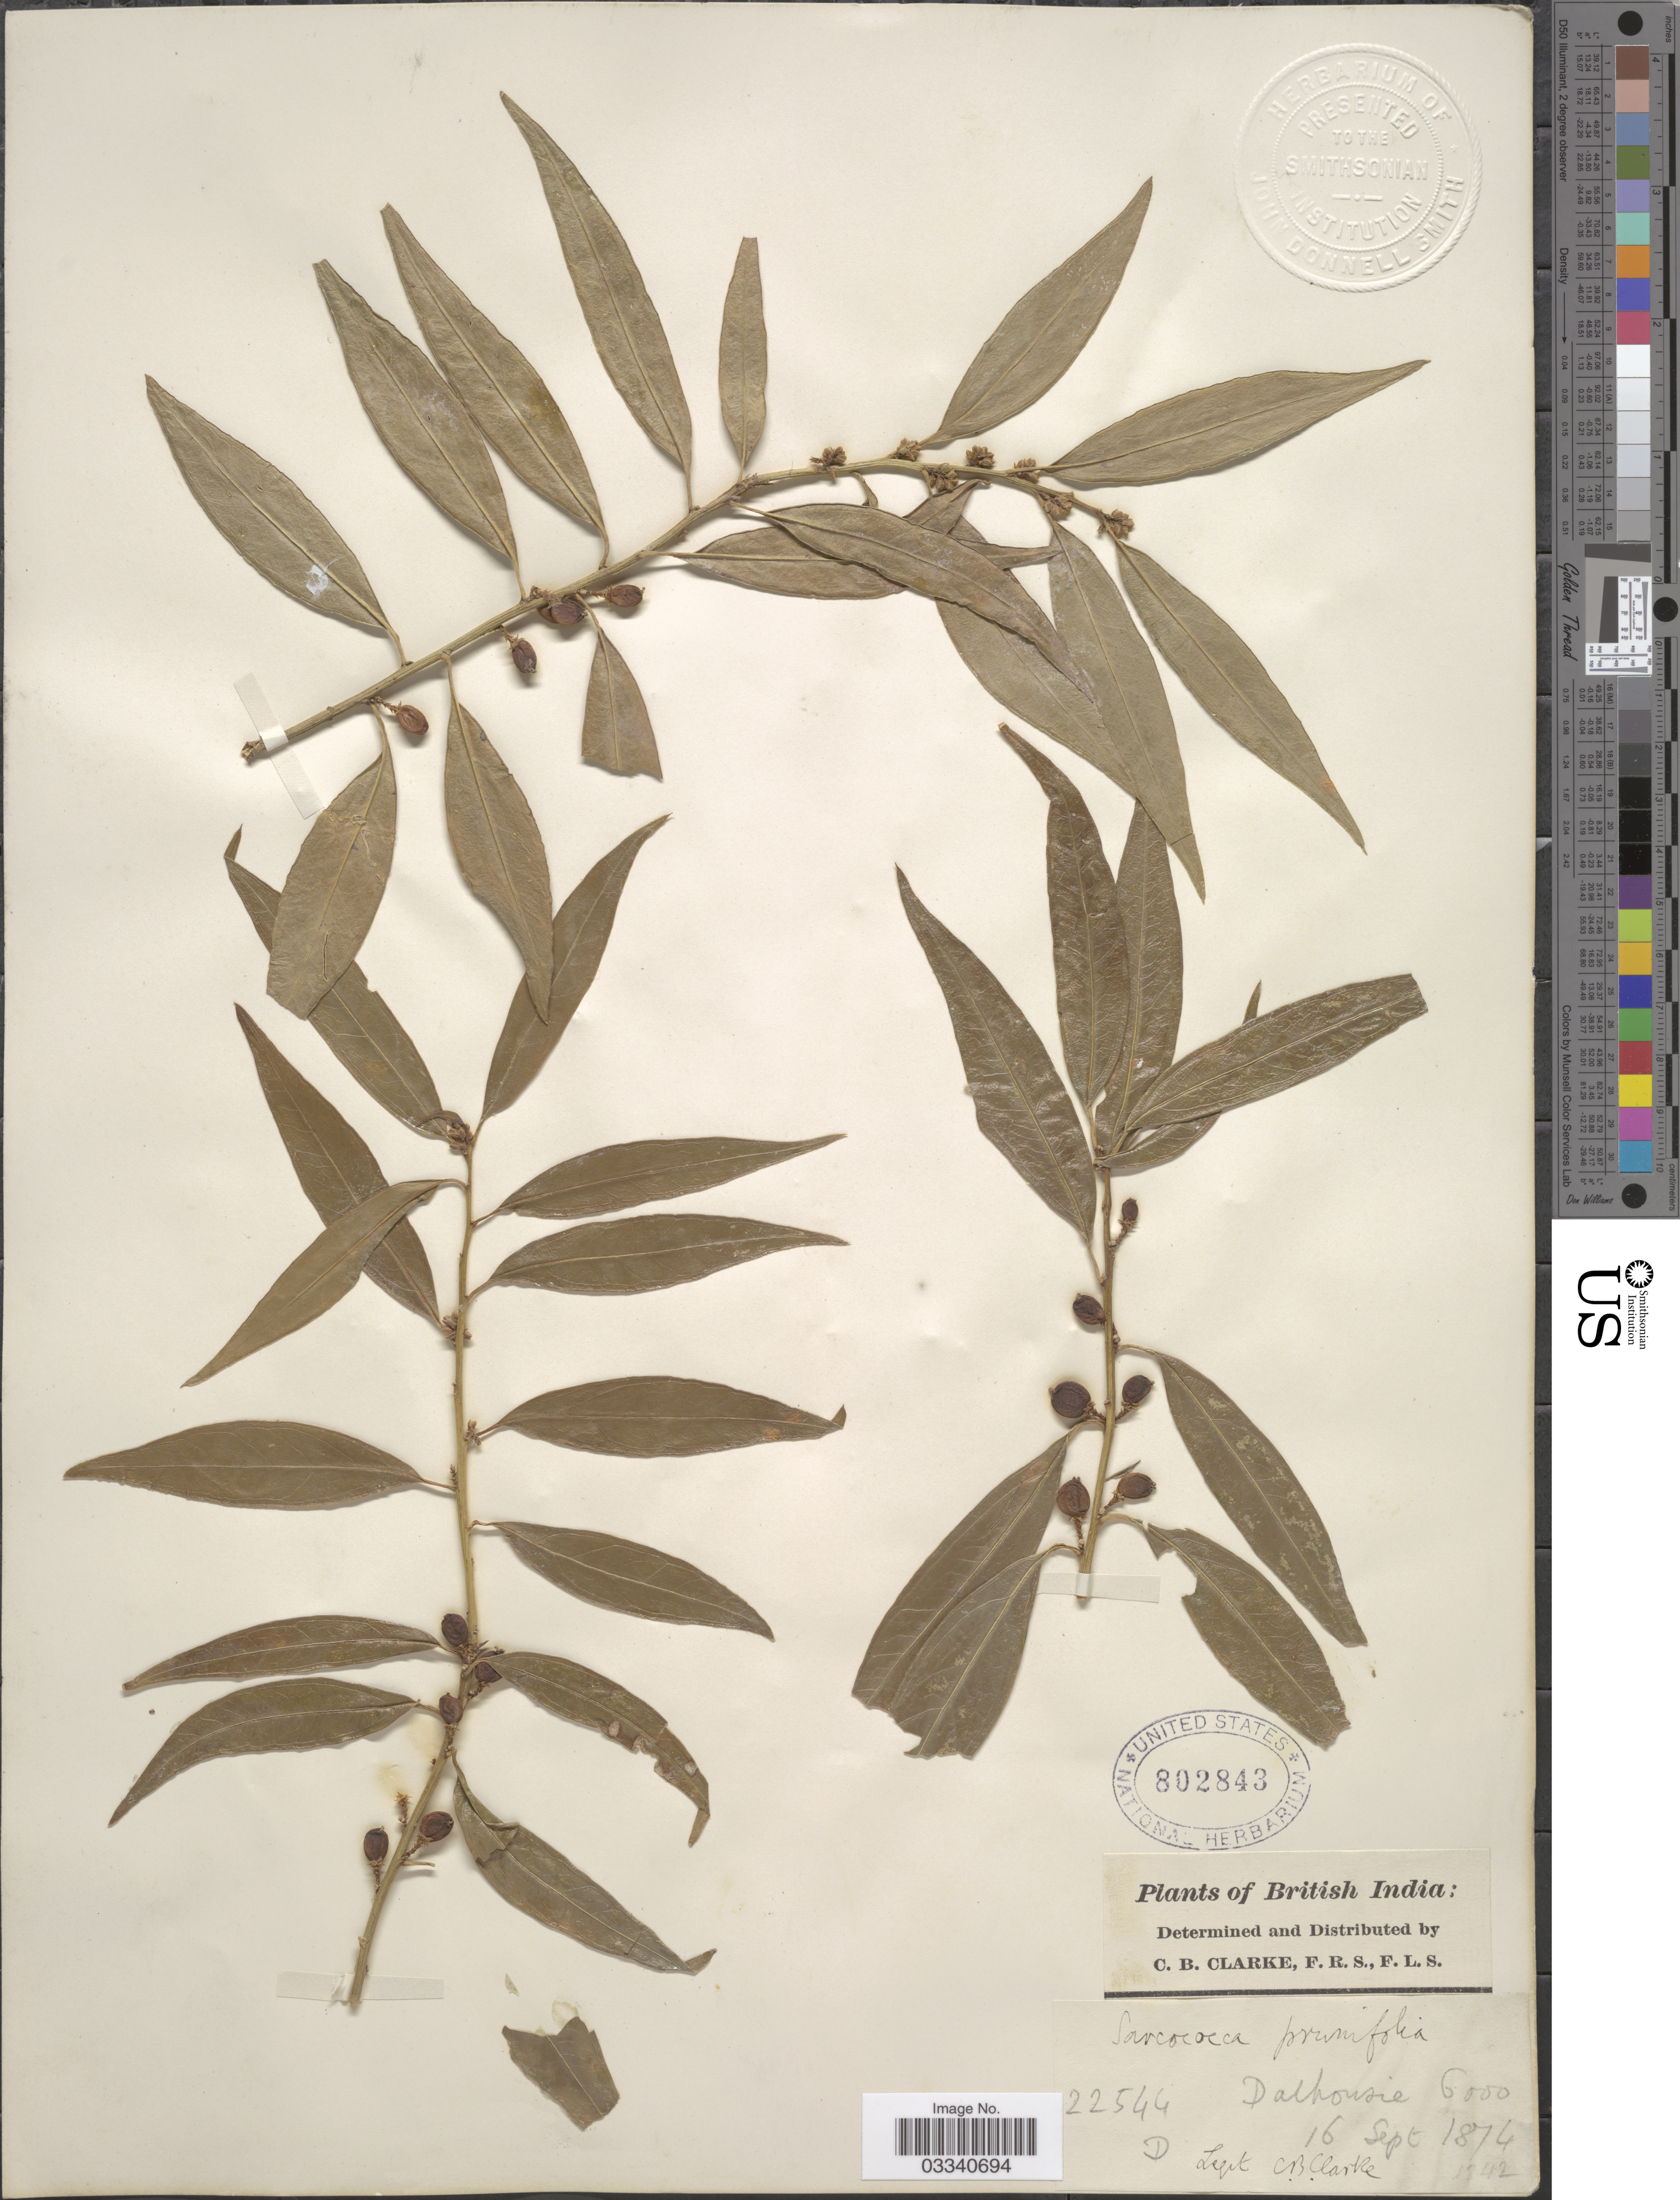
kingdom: Plantae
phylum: Tracheophyta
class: Magnoliopsida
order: Buxales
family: Buxaceae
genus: Sarcococca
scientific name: Sarcococca coriacea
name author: Müll. Arg.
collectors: C. B. Clarke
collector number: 22544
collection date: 1874-09-16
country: India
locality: British India. Dalhousie.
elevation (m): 1829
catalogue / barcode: US 802843